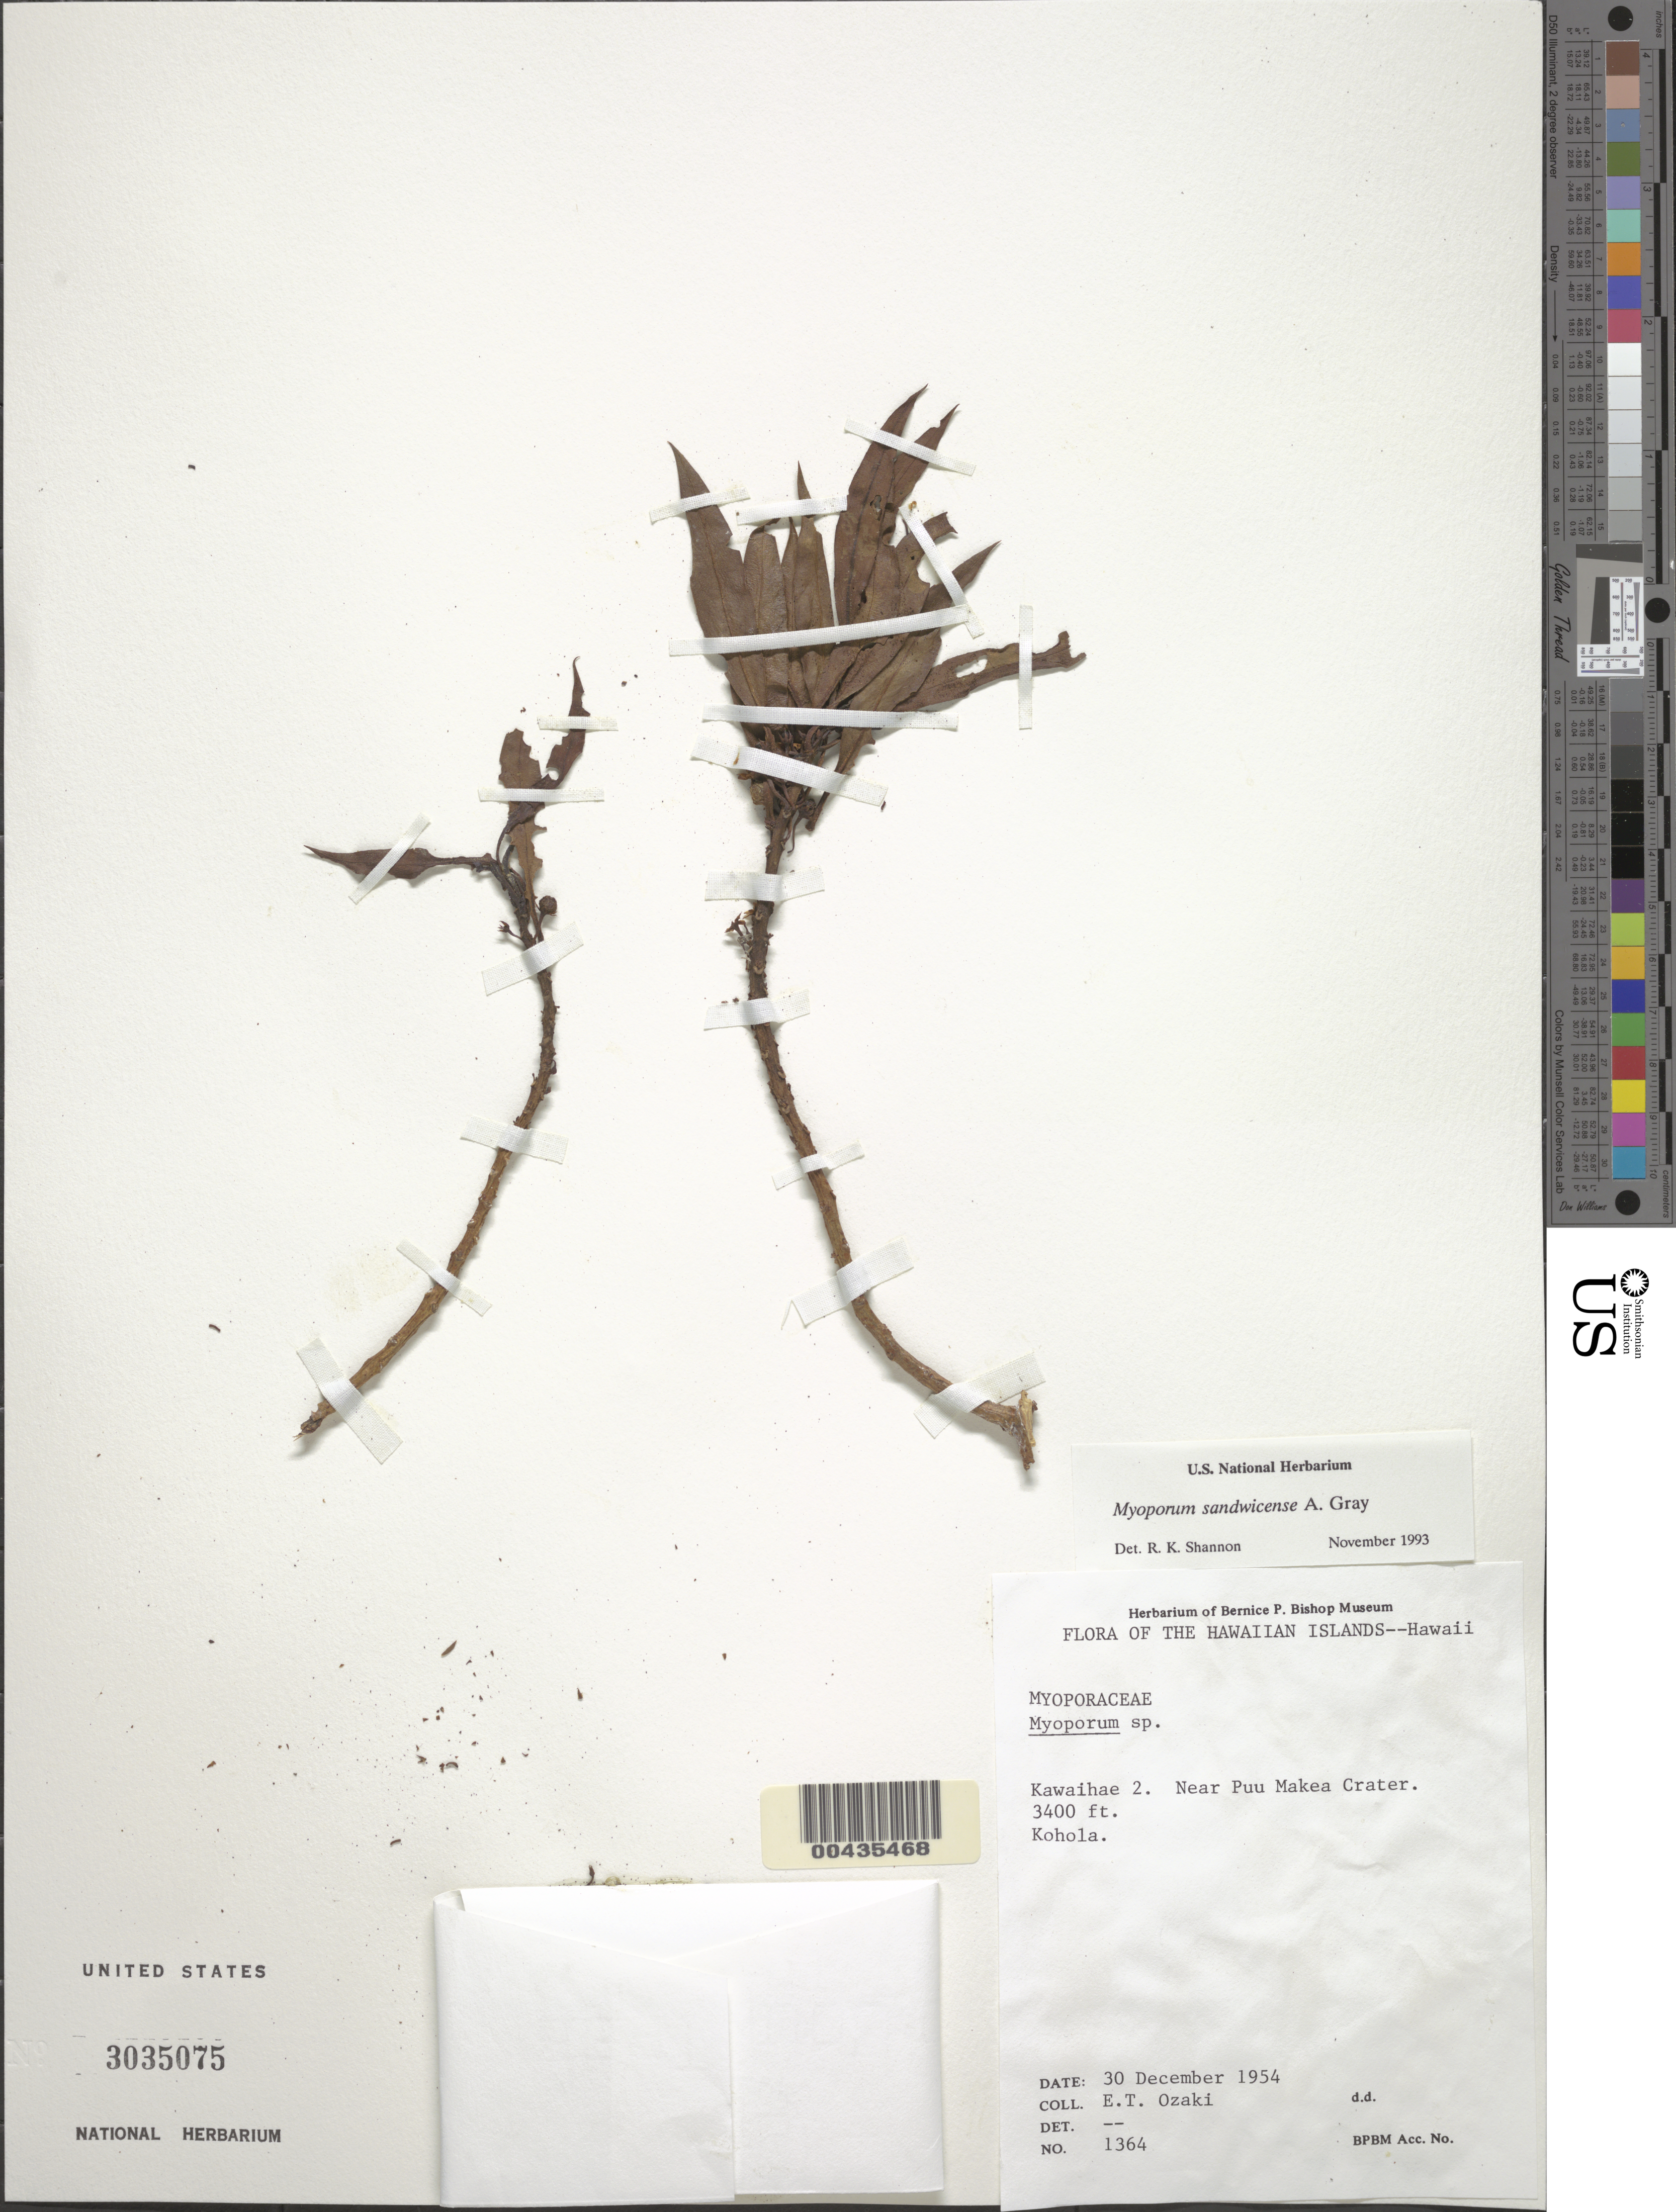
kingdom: Plantae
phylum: Tracheophyta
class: Magnoliopsida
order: Lamiales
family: Scrophulariaceae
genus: Myoporum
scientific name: Myoporum sandwicense subsp. sandwicense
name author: A. Gray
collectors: E. Ozaki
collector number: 1364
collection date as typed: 30 Dec 1954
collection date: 1954-12-30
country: United States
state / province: Hawaii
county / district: Hawaii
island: Hawaii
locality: Kawaihae 2, near Puu Makea Crater, Kohola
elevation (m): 1036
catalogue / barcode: US 3035075